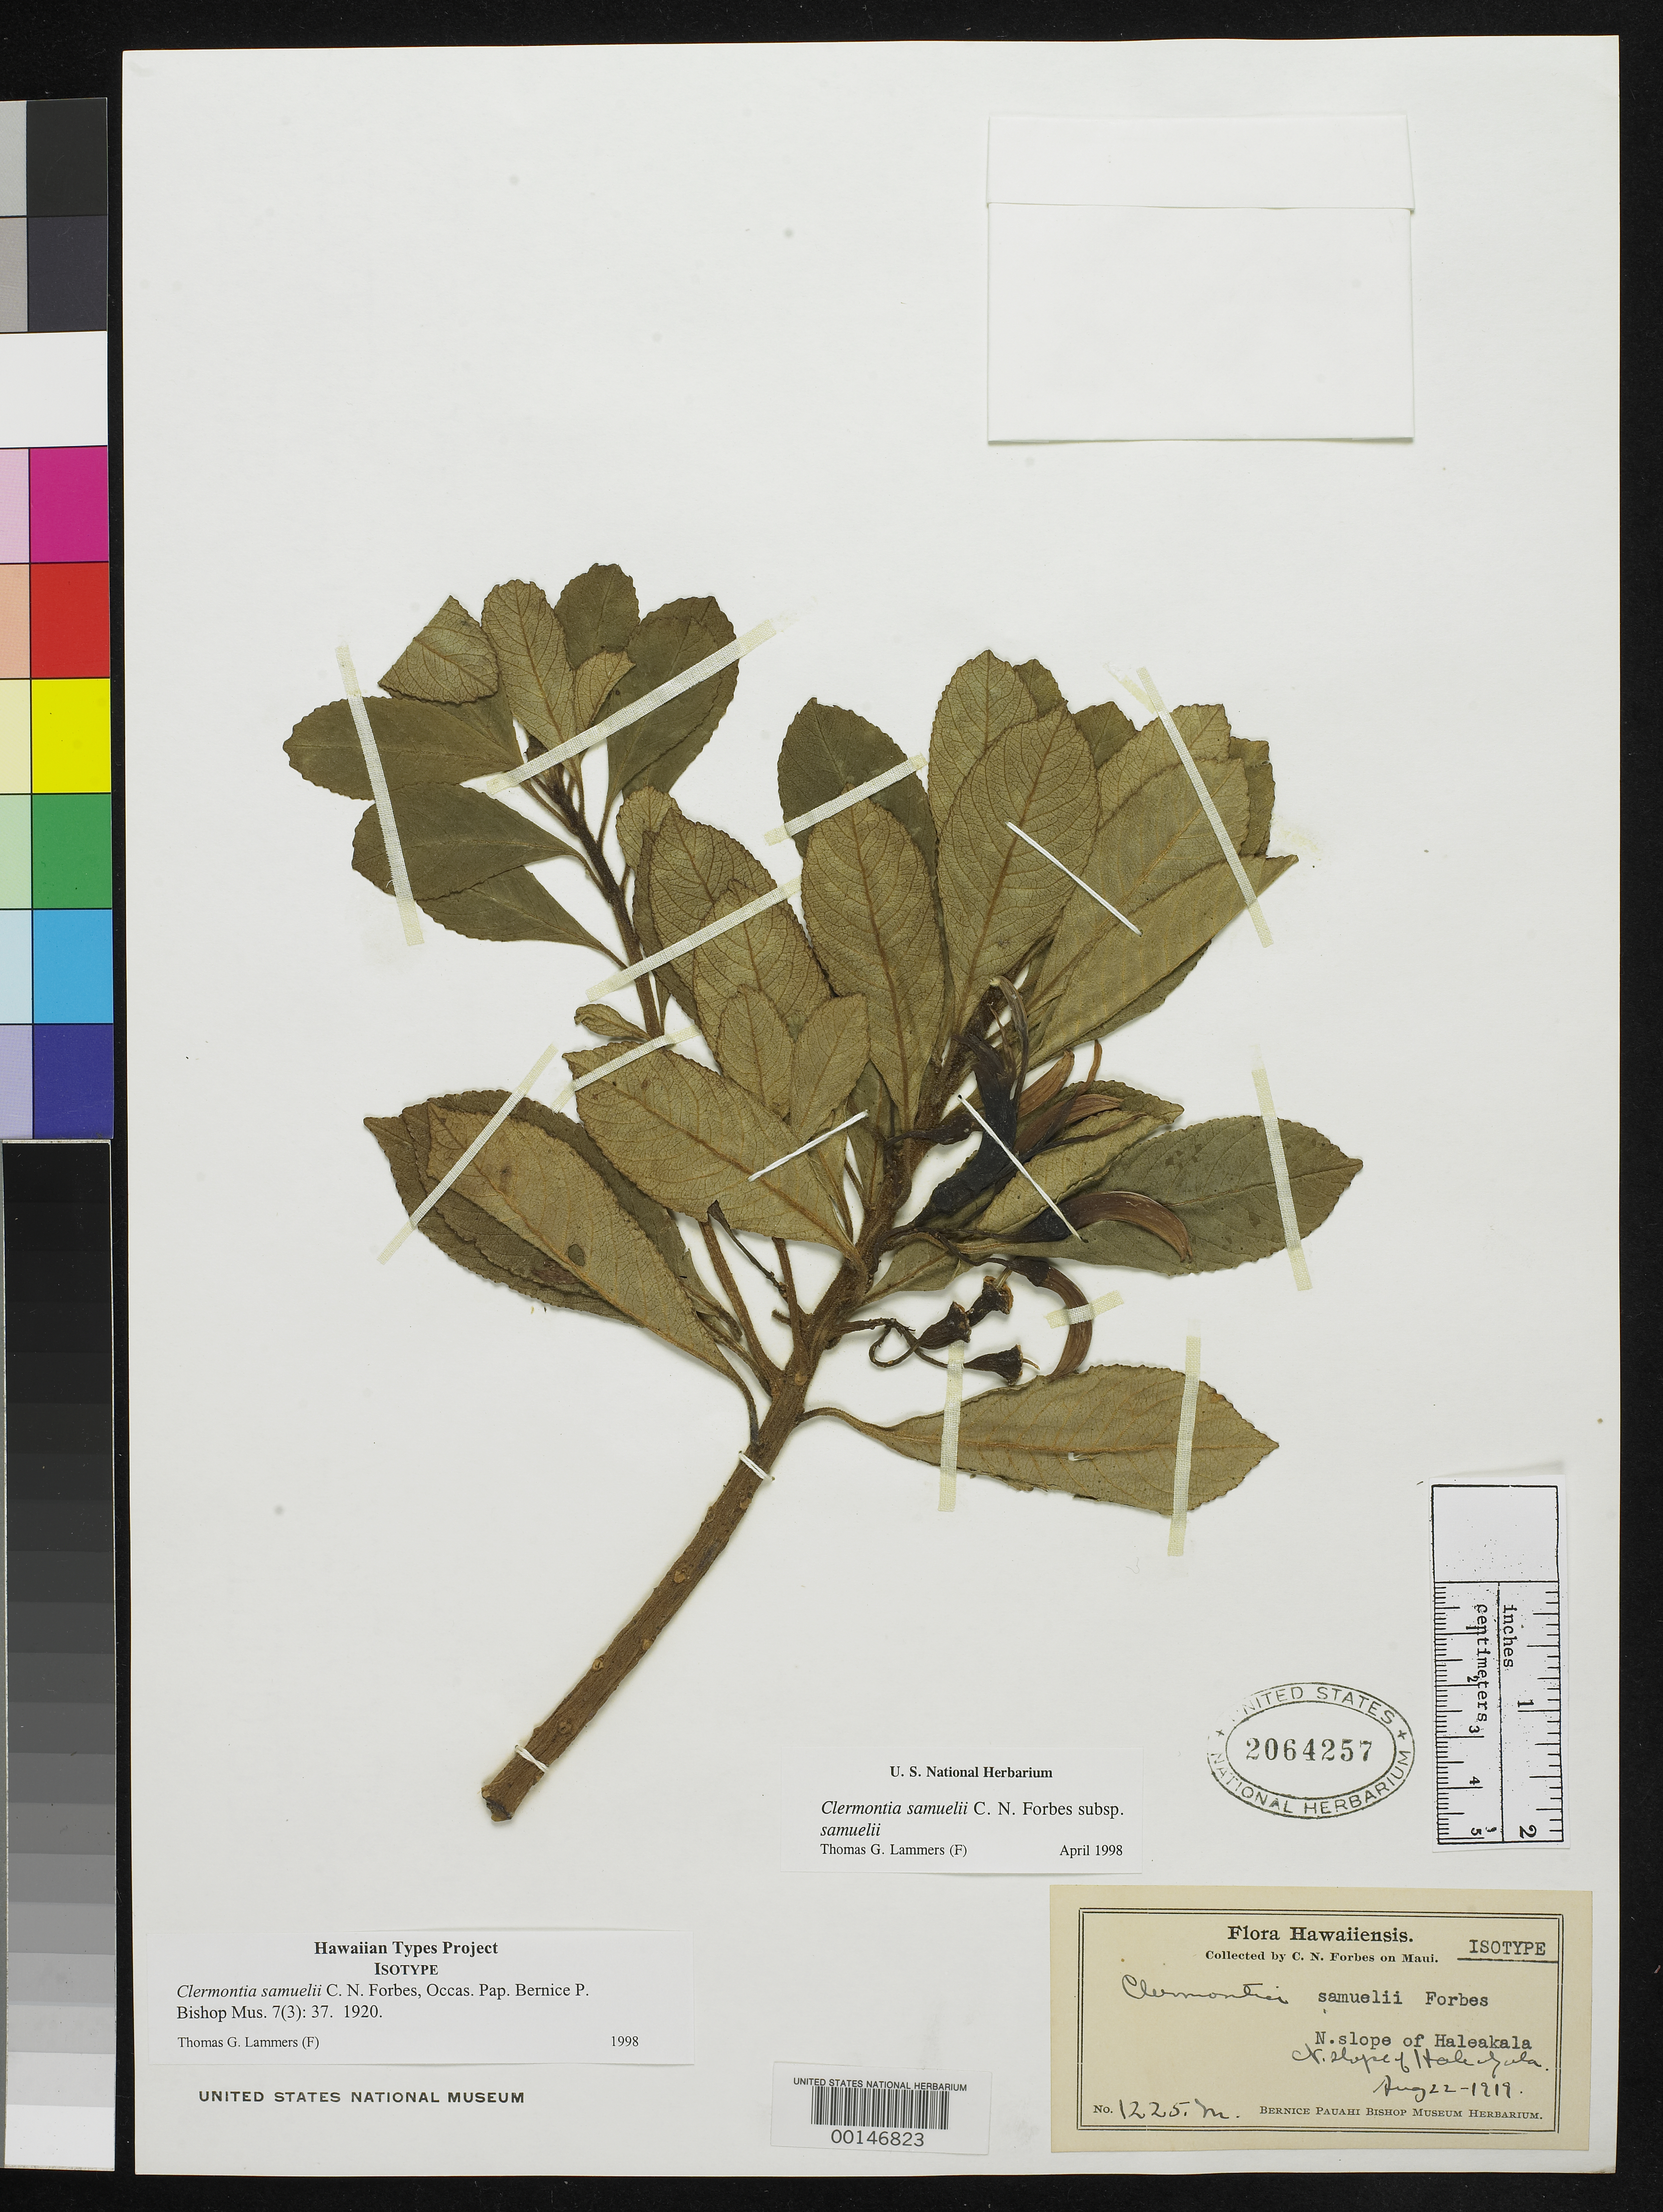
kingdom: Plantae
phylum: Tracheophyta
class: Magnoliopsida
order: Asterales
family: Campanulaceae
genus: Clermontia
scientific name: Clermontia samuelii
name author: C.N. Forbes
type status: Isotype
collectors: C. N. Forbes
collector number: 1225.M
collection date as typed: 22 Aug 1919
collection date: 1919-08-22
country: United States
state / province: Hawaii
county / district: Maui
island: Maui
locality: N slope of Haleakala.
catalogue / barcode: US 2064257